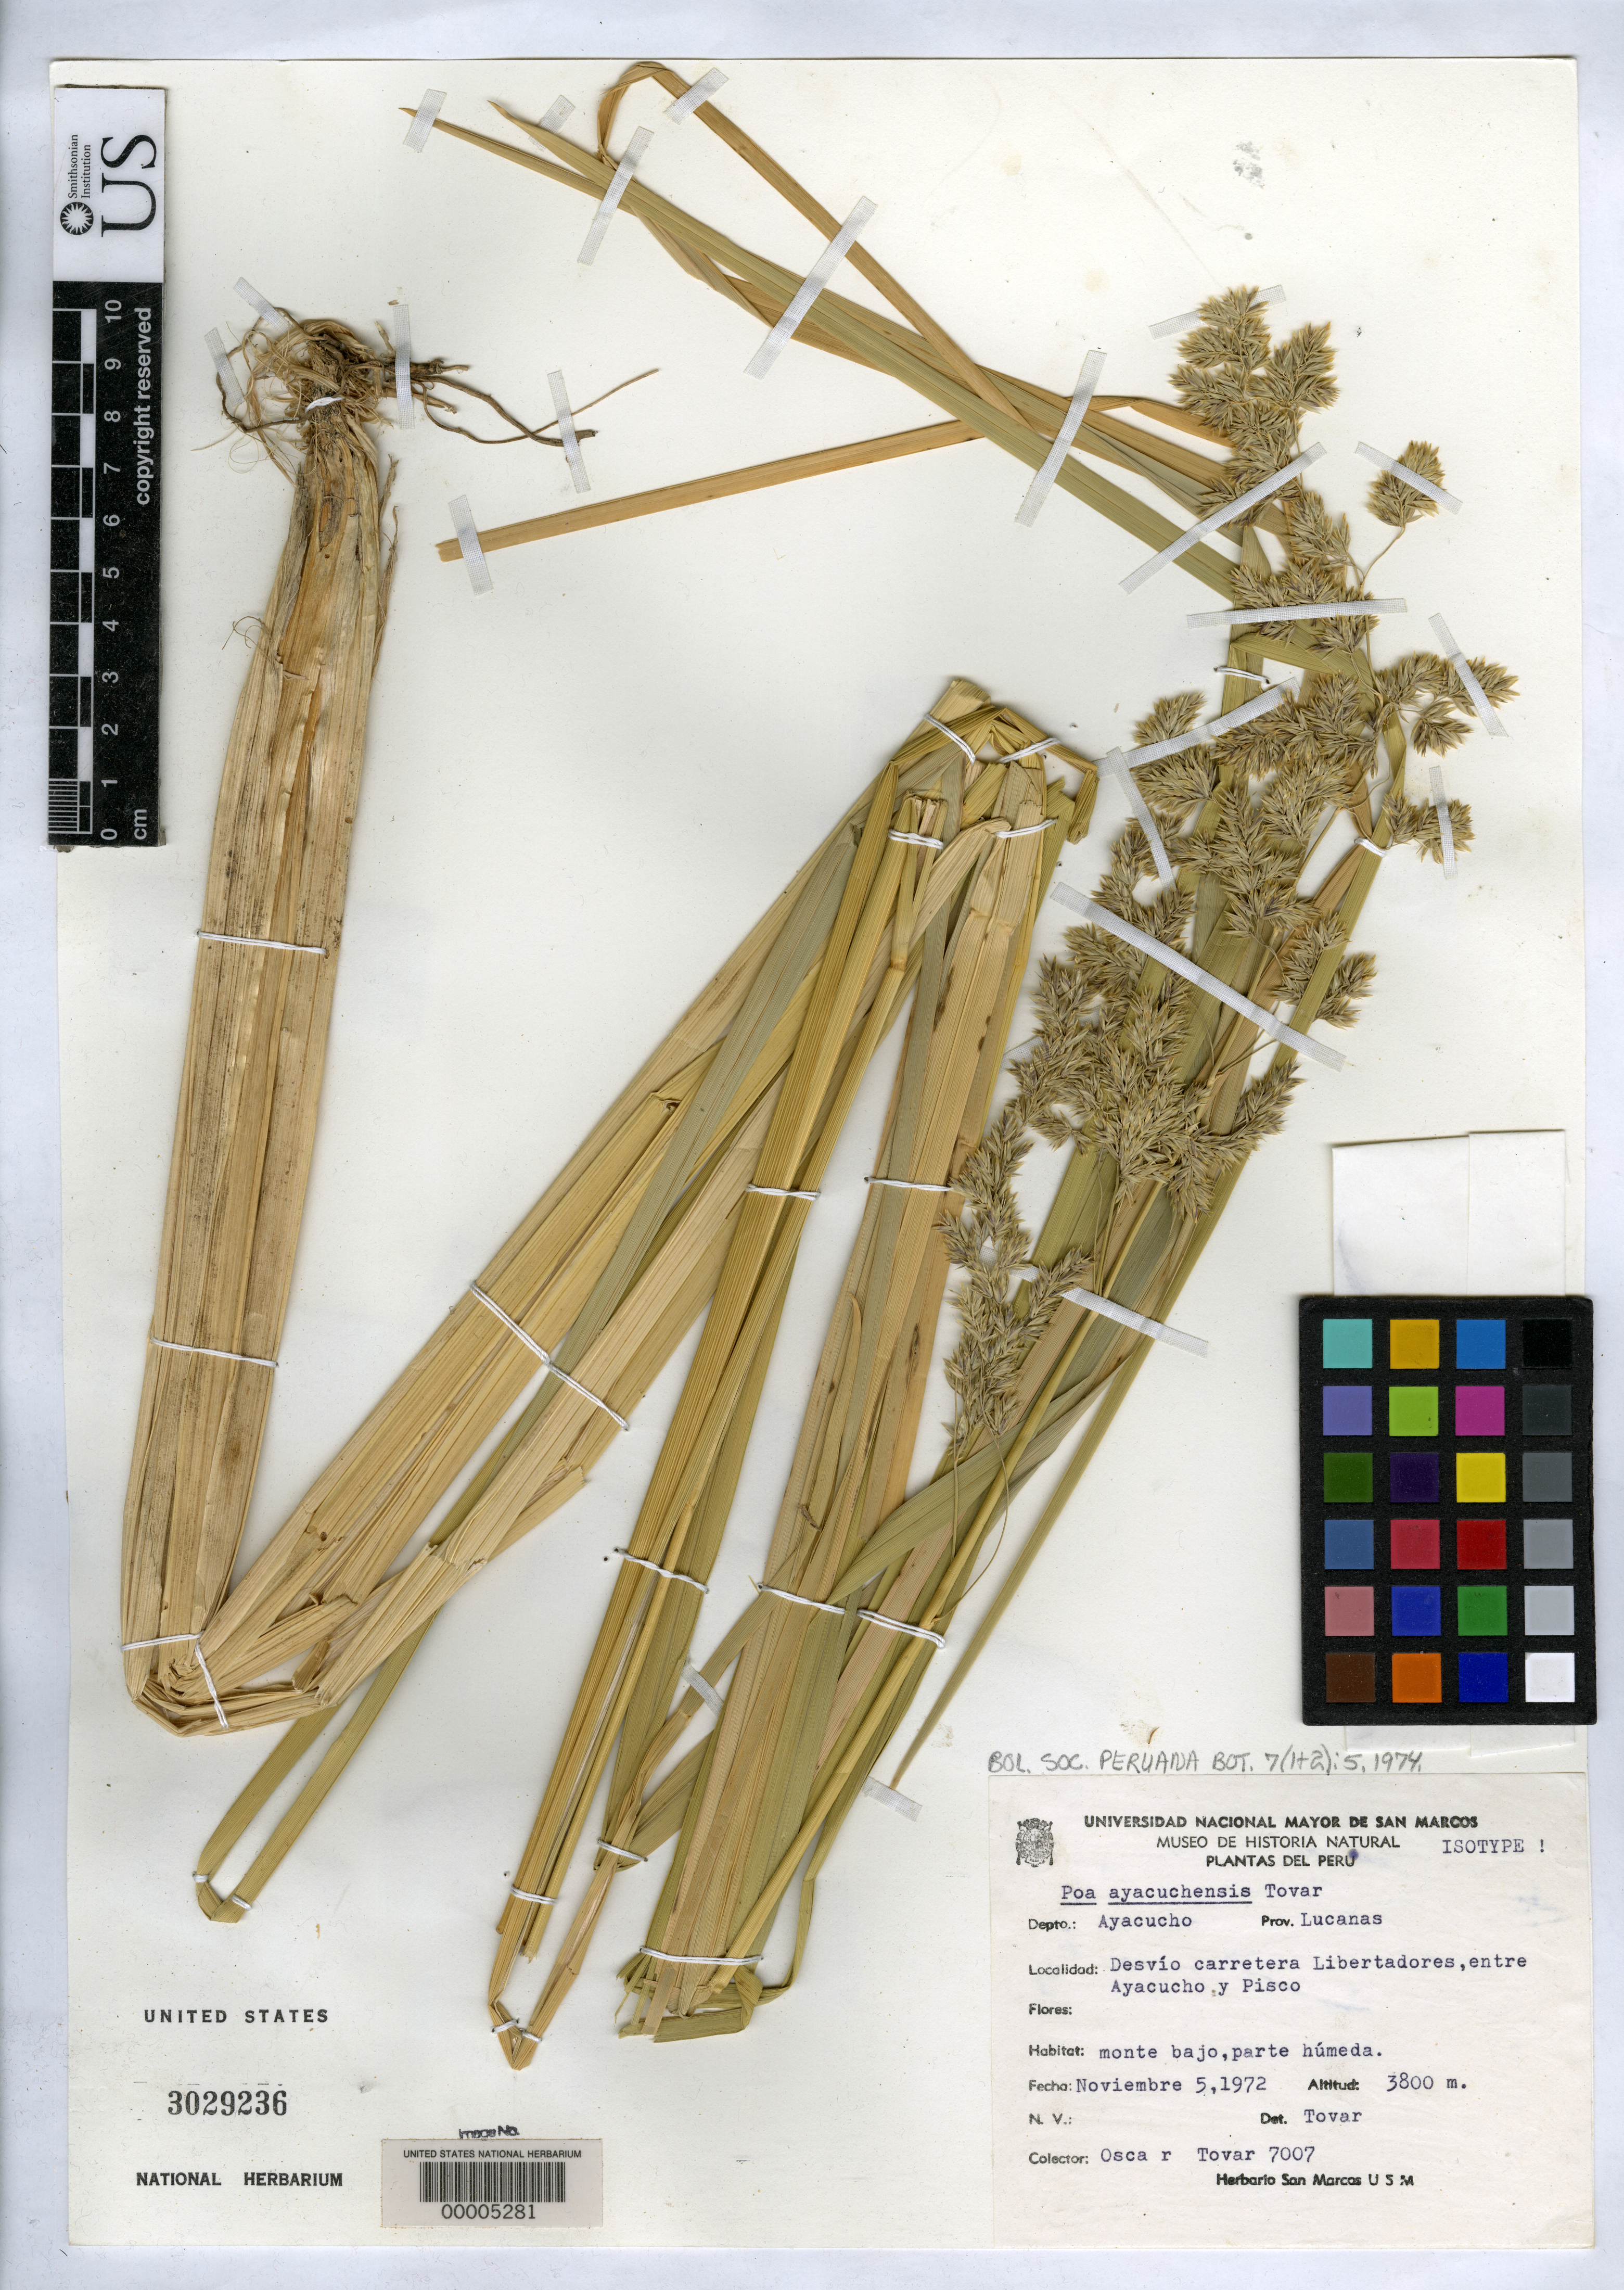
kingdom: Plantae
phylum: Tracheophyta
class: Liliopsida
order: Poales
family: Poaceae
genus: Poa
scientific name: Poa ayacuchensis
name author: Tovar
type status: Isotype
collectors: Ó. Tovar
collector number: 7007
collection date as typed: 05 Nov 1972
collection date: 1972-11-05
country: Peru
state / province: Ayacucho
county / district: Lucanas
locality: turn-off of Libertadores Highway, between Ayacucho and Pisco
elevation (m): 3800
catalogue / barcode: US 3029236